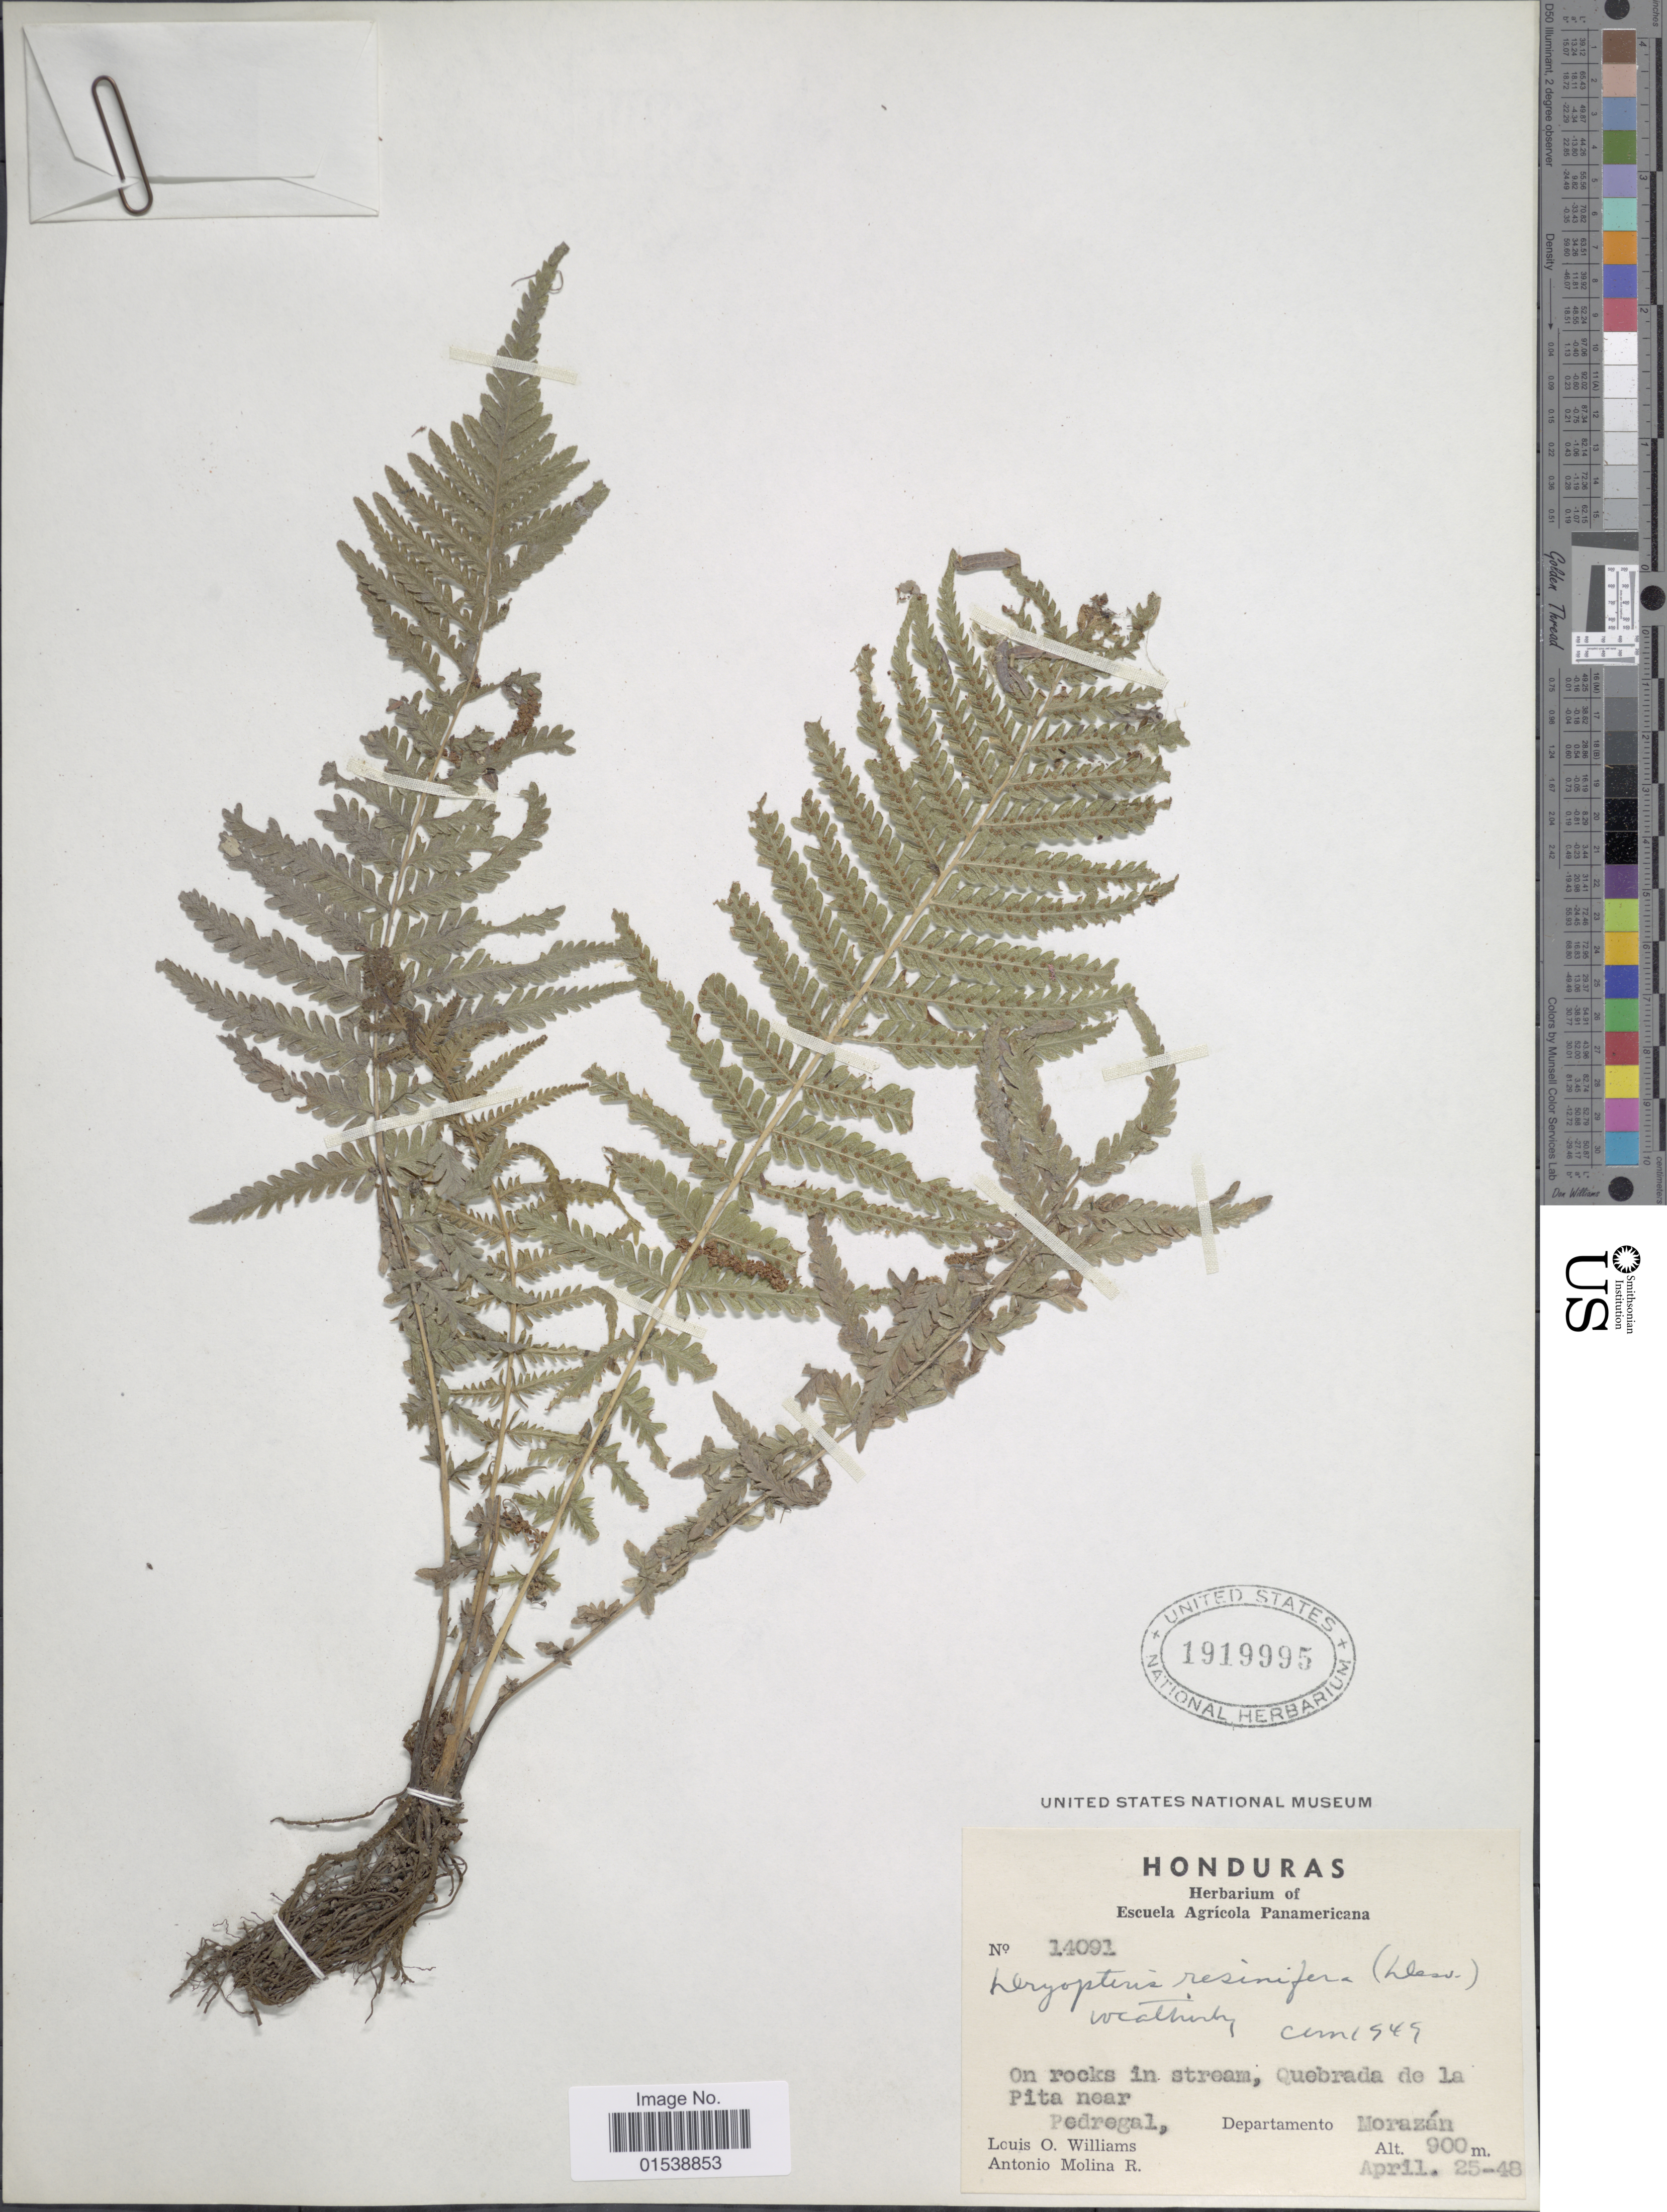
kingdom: Plantae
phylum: Tracheophyta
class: Polypodiopsida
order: Polypodiales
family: Thelypteridaceae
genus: Amauropelta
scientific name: Amauropelta resinifera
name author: (Desv.) Pic. Serm.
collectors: L. O. Williams & A. Molina R.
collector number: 14091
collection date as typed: Transcribed d/m/y: 25/4/48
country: El Salvador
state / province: Morazan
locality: Quebrada de La Pita near Pedregal, Departamento Morazan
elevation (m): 900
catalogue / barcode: US 1919995